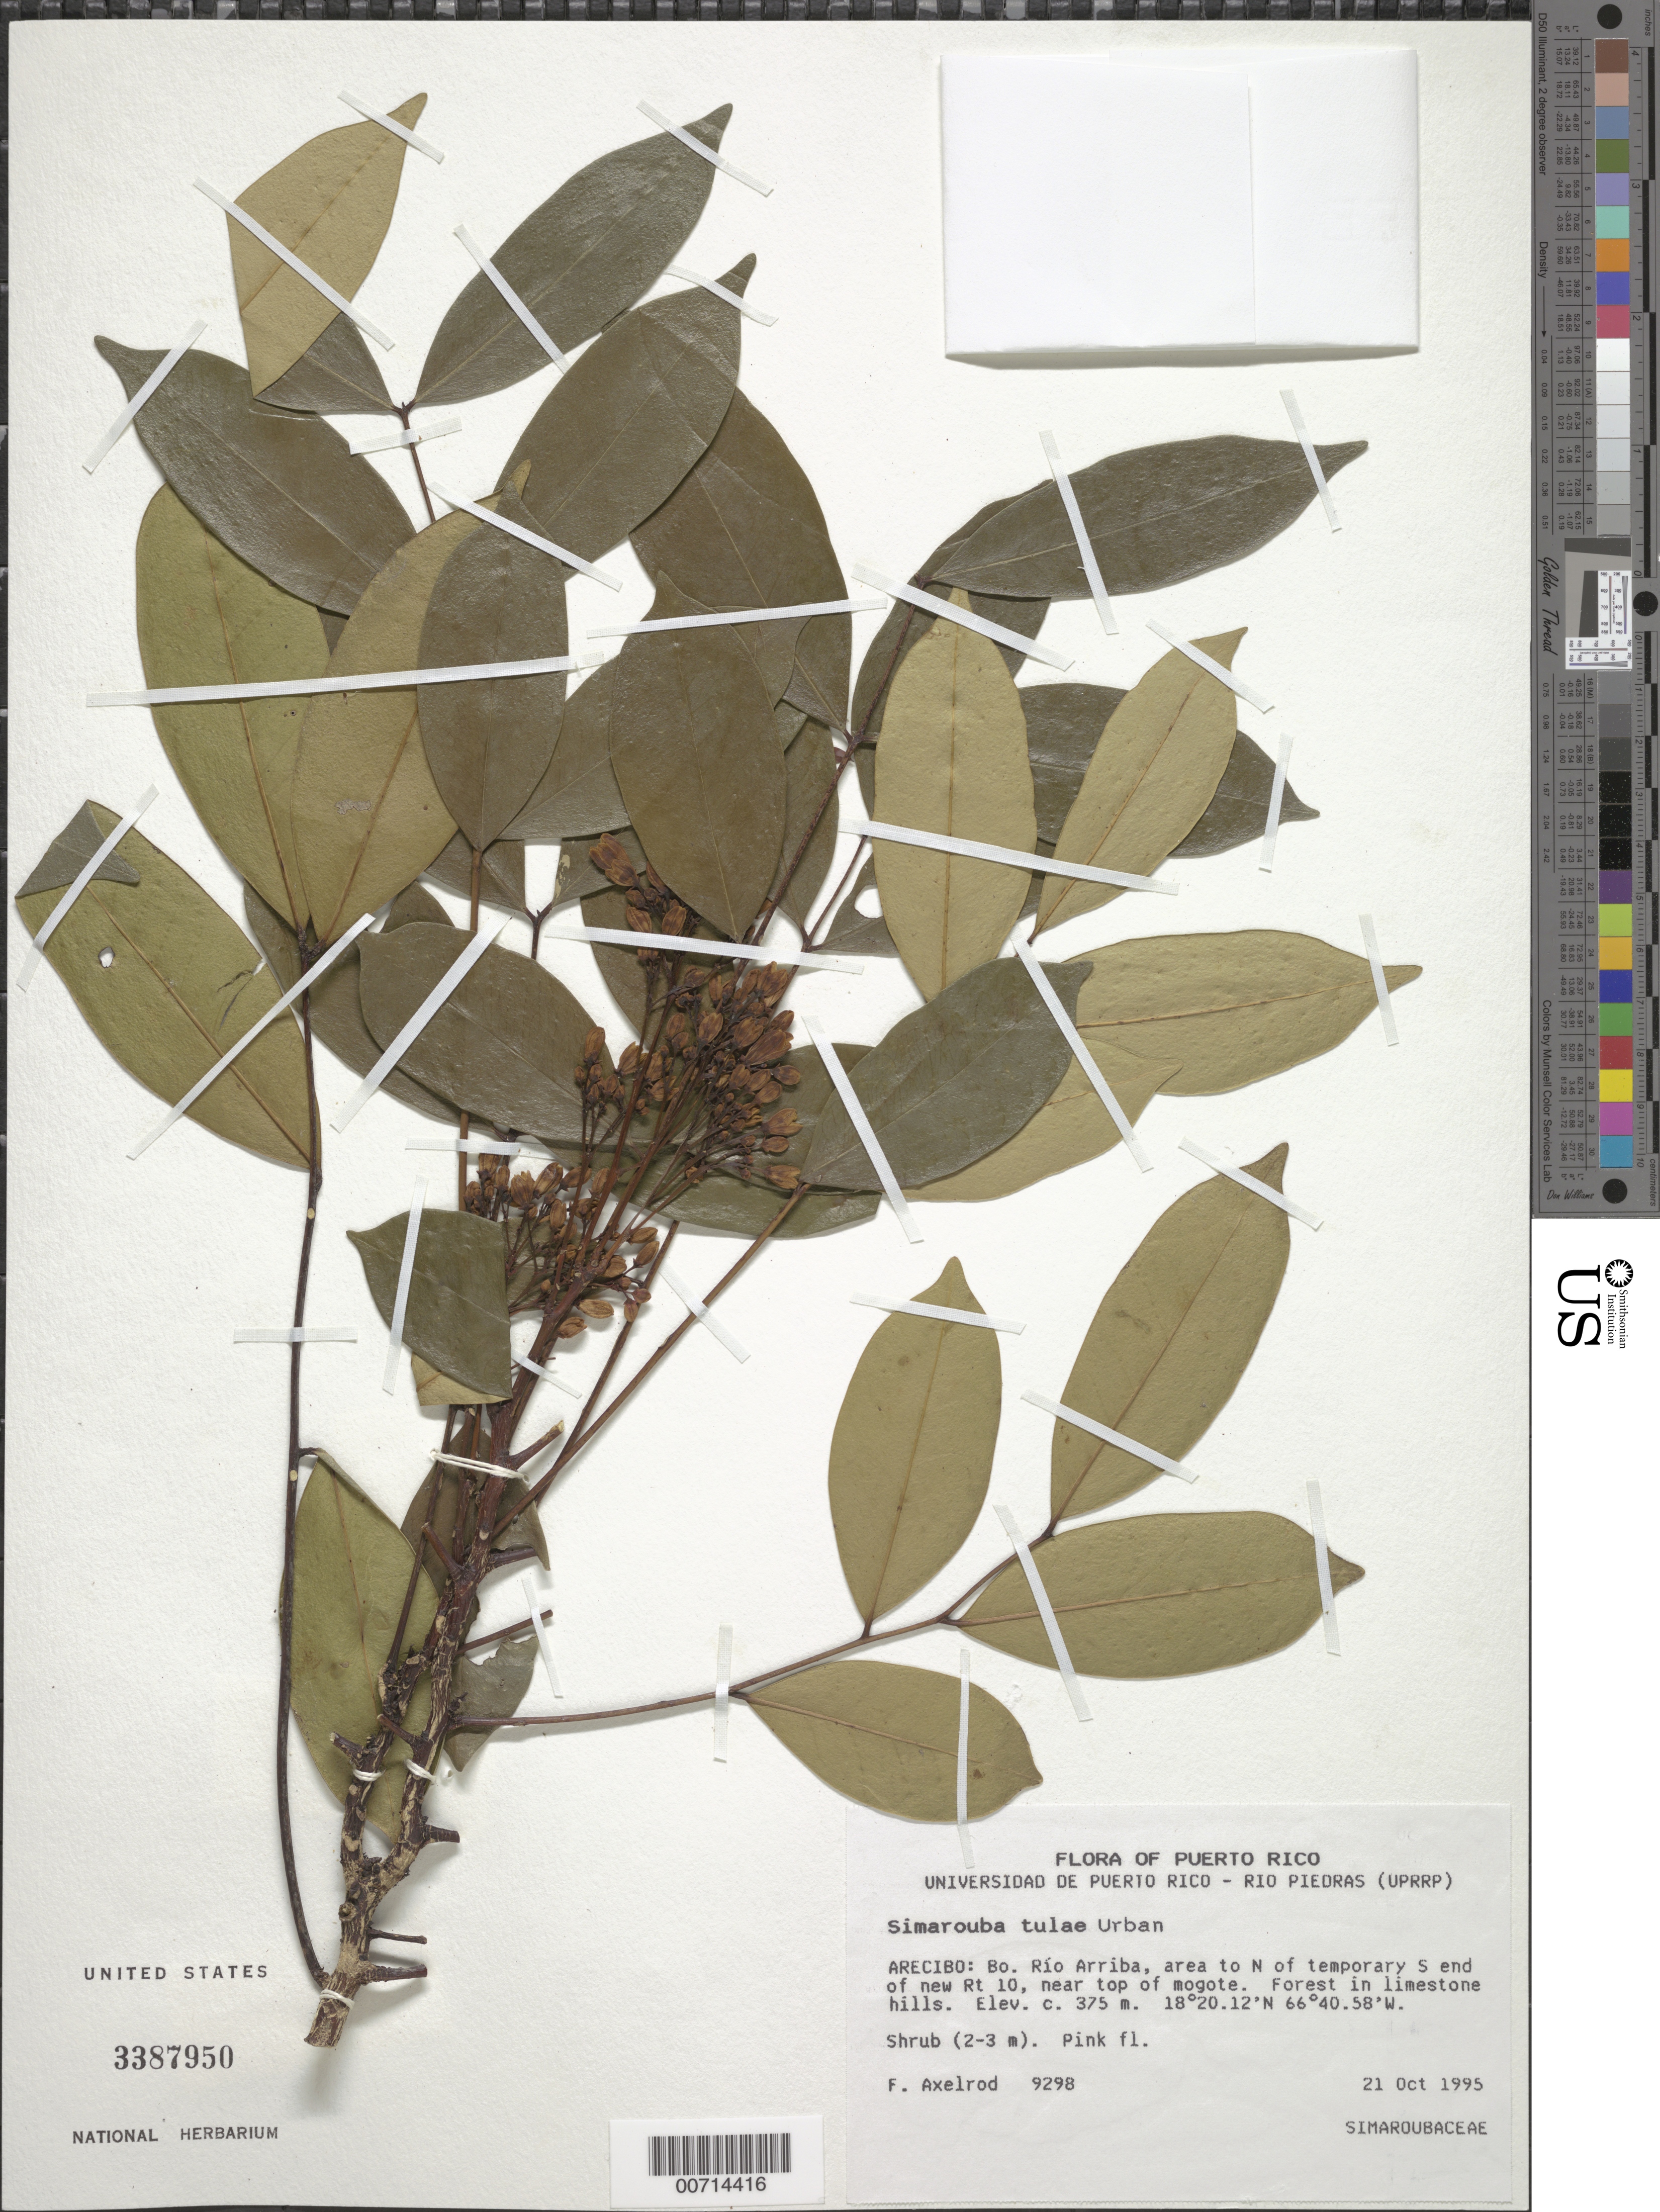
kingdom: Plantae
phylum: Tracheophyta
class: Magnoliopsida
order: Sapindales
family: Simaroubaceae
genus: Simarouba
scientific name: Simarouba tulae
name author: Urb.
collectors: F. S. Axelrod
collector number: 9298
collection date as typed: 21 Oct 1995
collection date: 1995-10-21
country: Puerto Rico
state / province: Arecibo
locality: Bo. Rio Arriba, area to N of temporary S end of new rte 10, near top of mogote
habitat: Forest in limestone hills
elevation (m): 375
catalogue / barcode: US 3387950